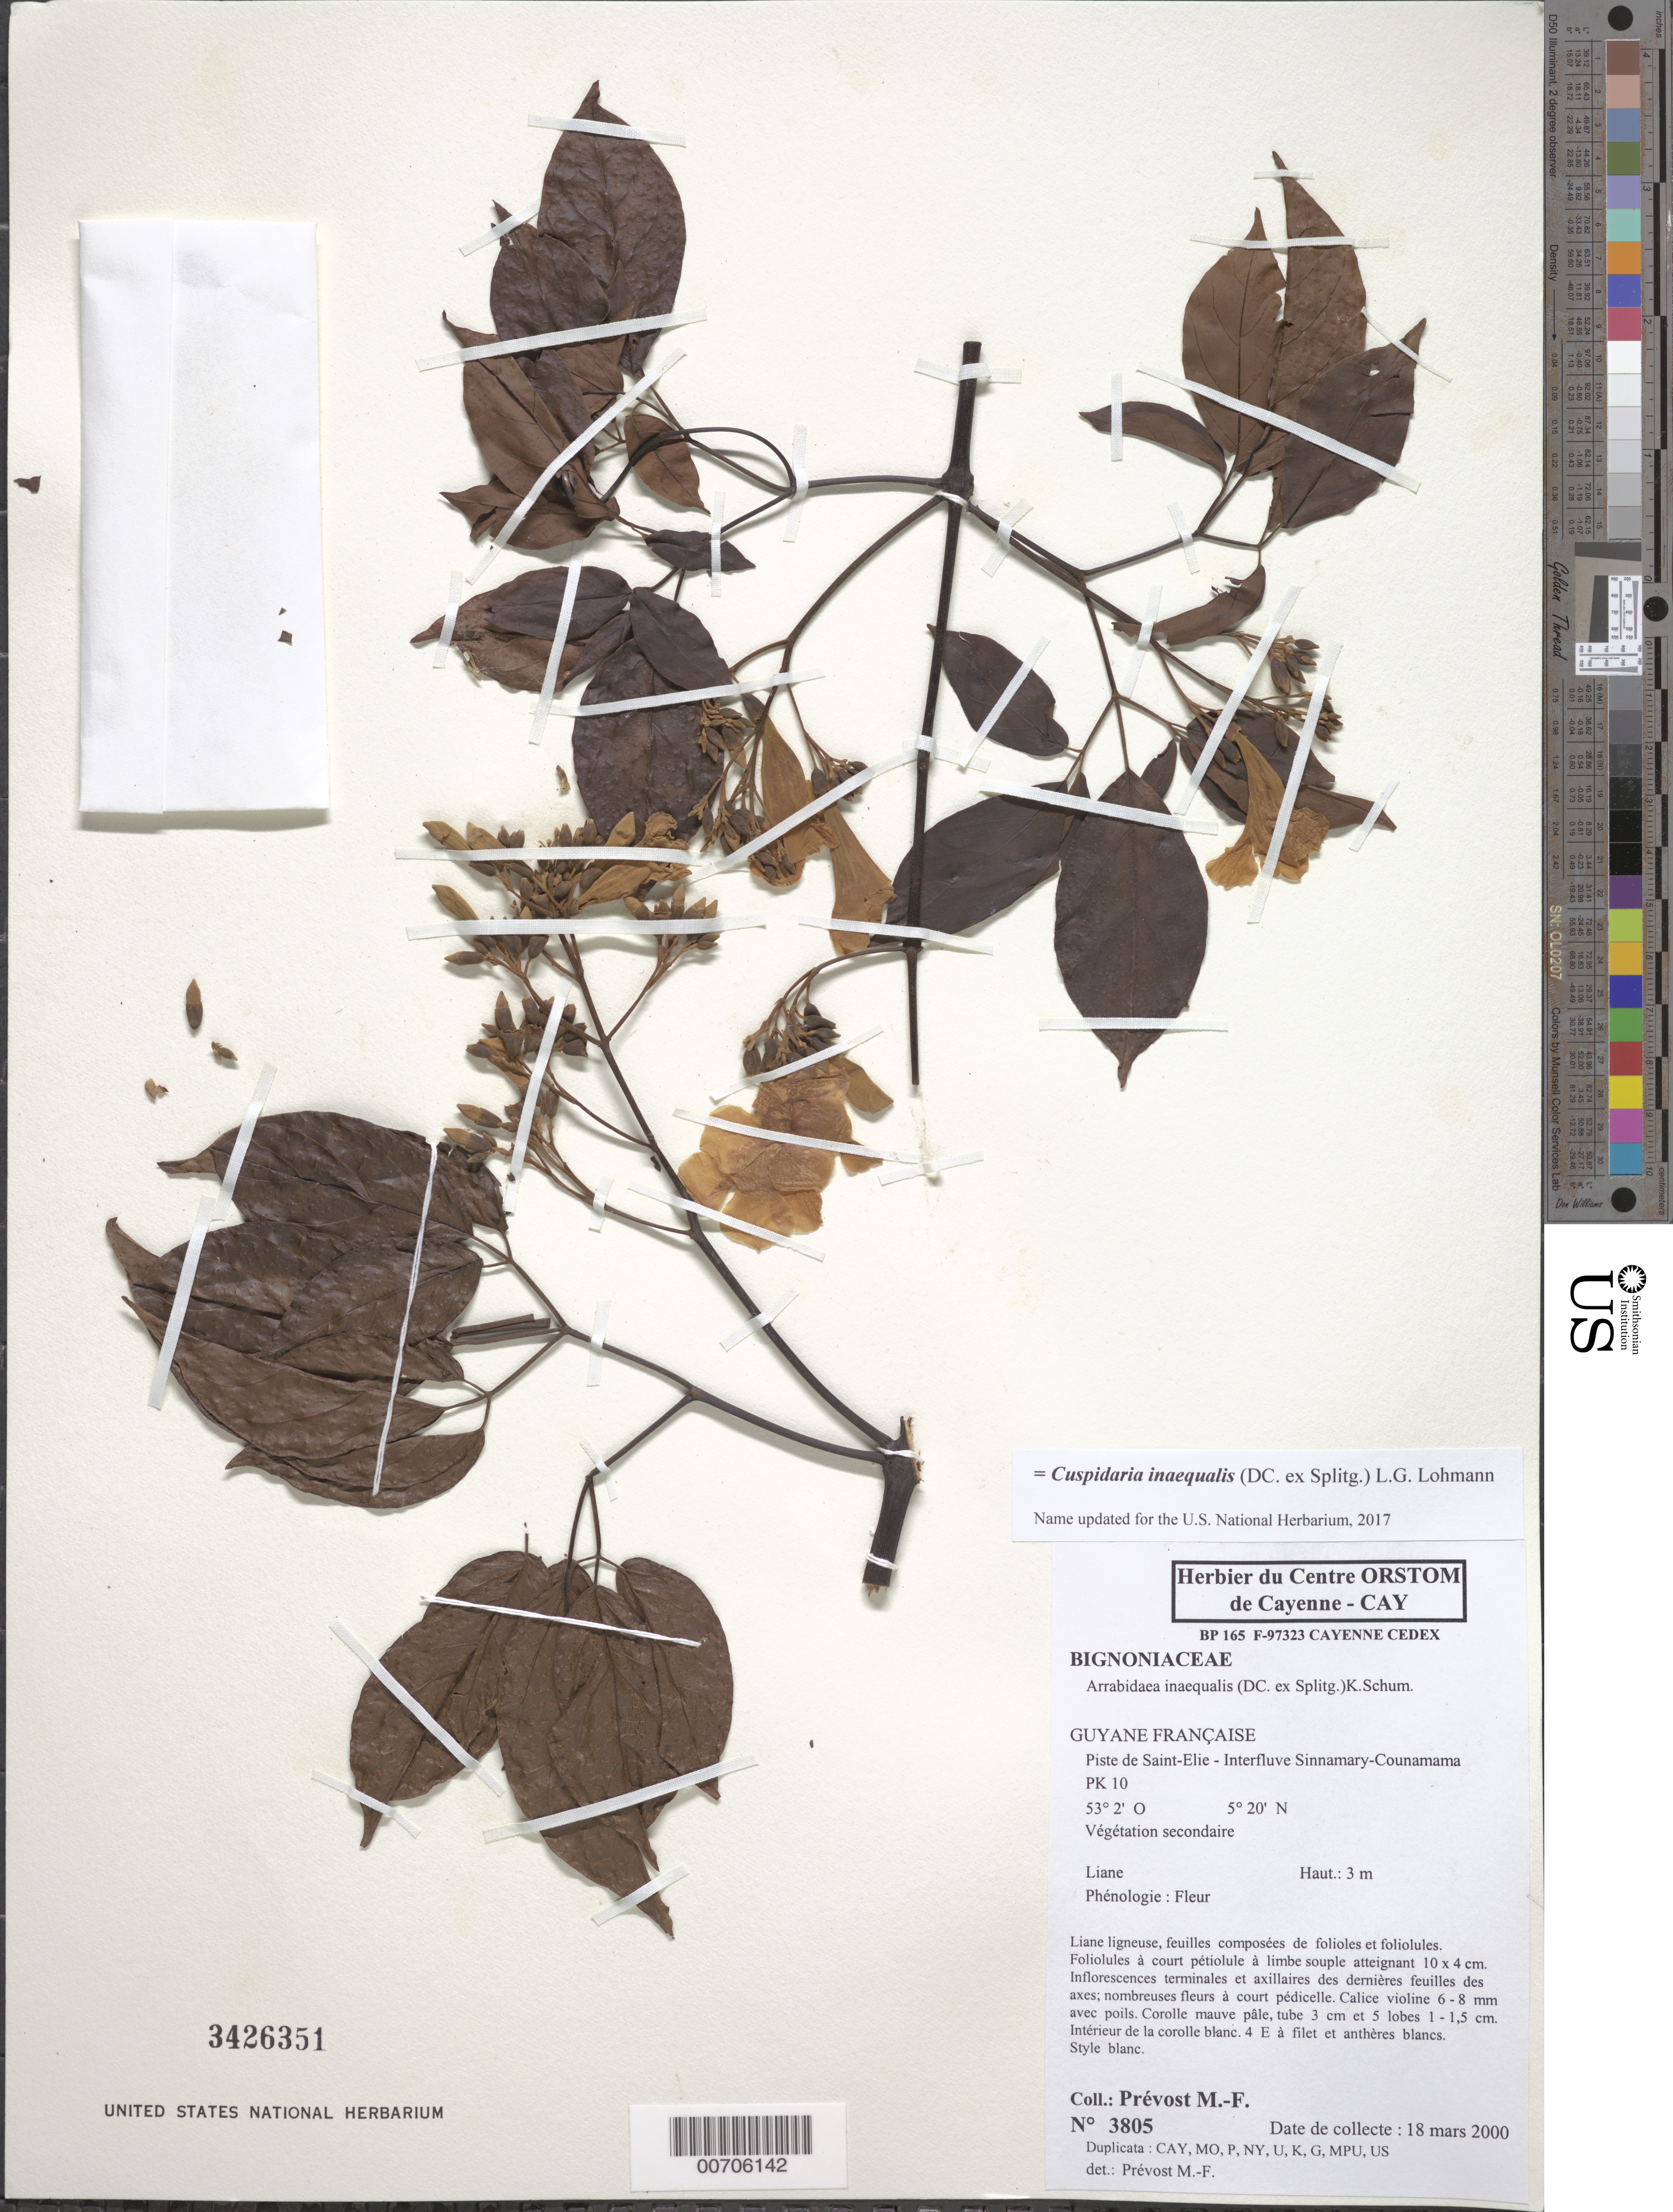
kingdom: Plantae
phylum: Tracheophyta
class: Magnoliopsida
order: Lamiales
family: Bignoniaceae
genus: Cuspidaria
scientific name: Cuspidaria inaequalis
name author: (Splitg.) L.G. Lohmann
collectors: M.-F. Prévost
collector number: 3805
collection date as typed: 18-Mar-00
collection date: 2000-03-18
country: French Guiana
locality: Piste de Saint-Élie, interfleuve Sinnamary-Counamama, PK 10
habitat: Secondary vegetation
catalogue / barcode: US 3426351